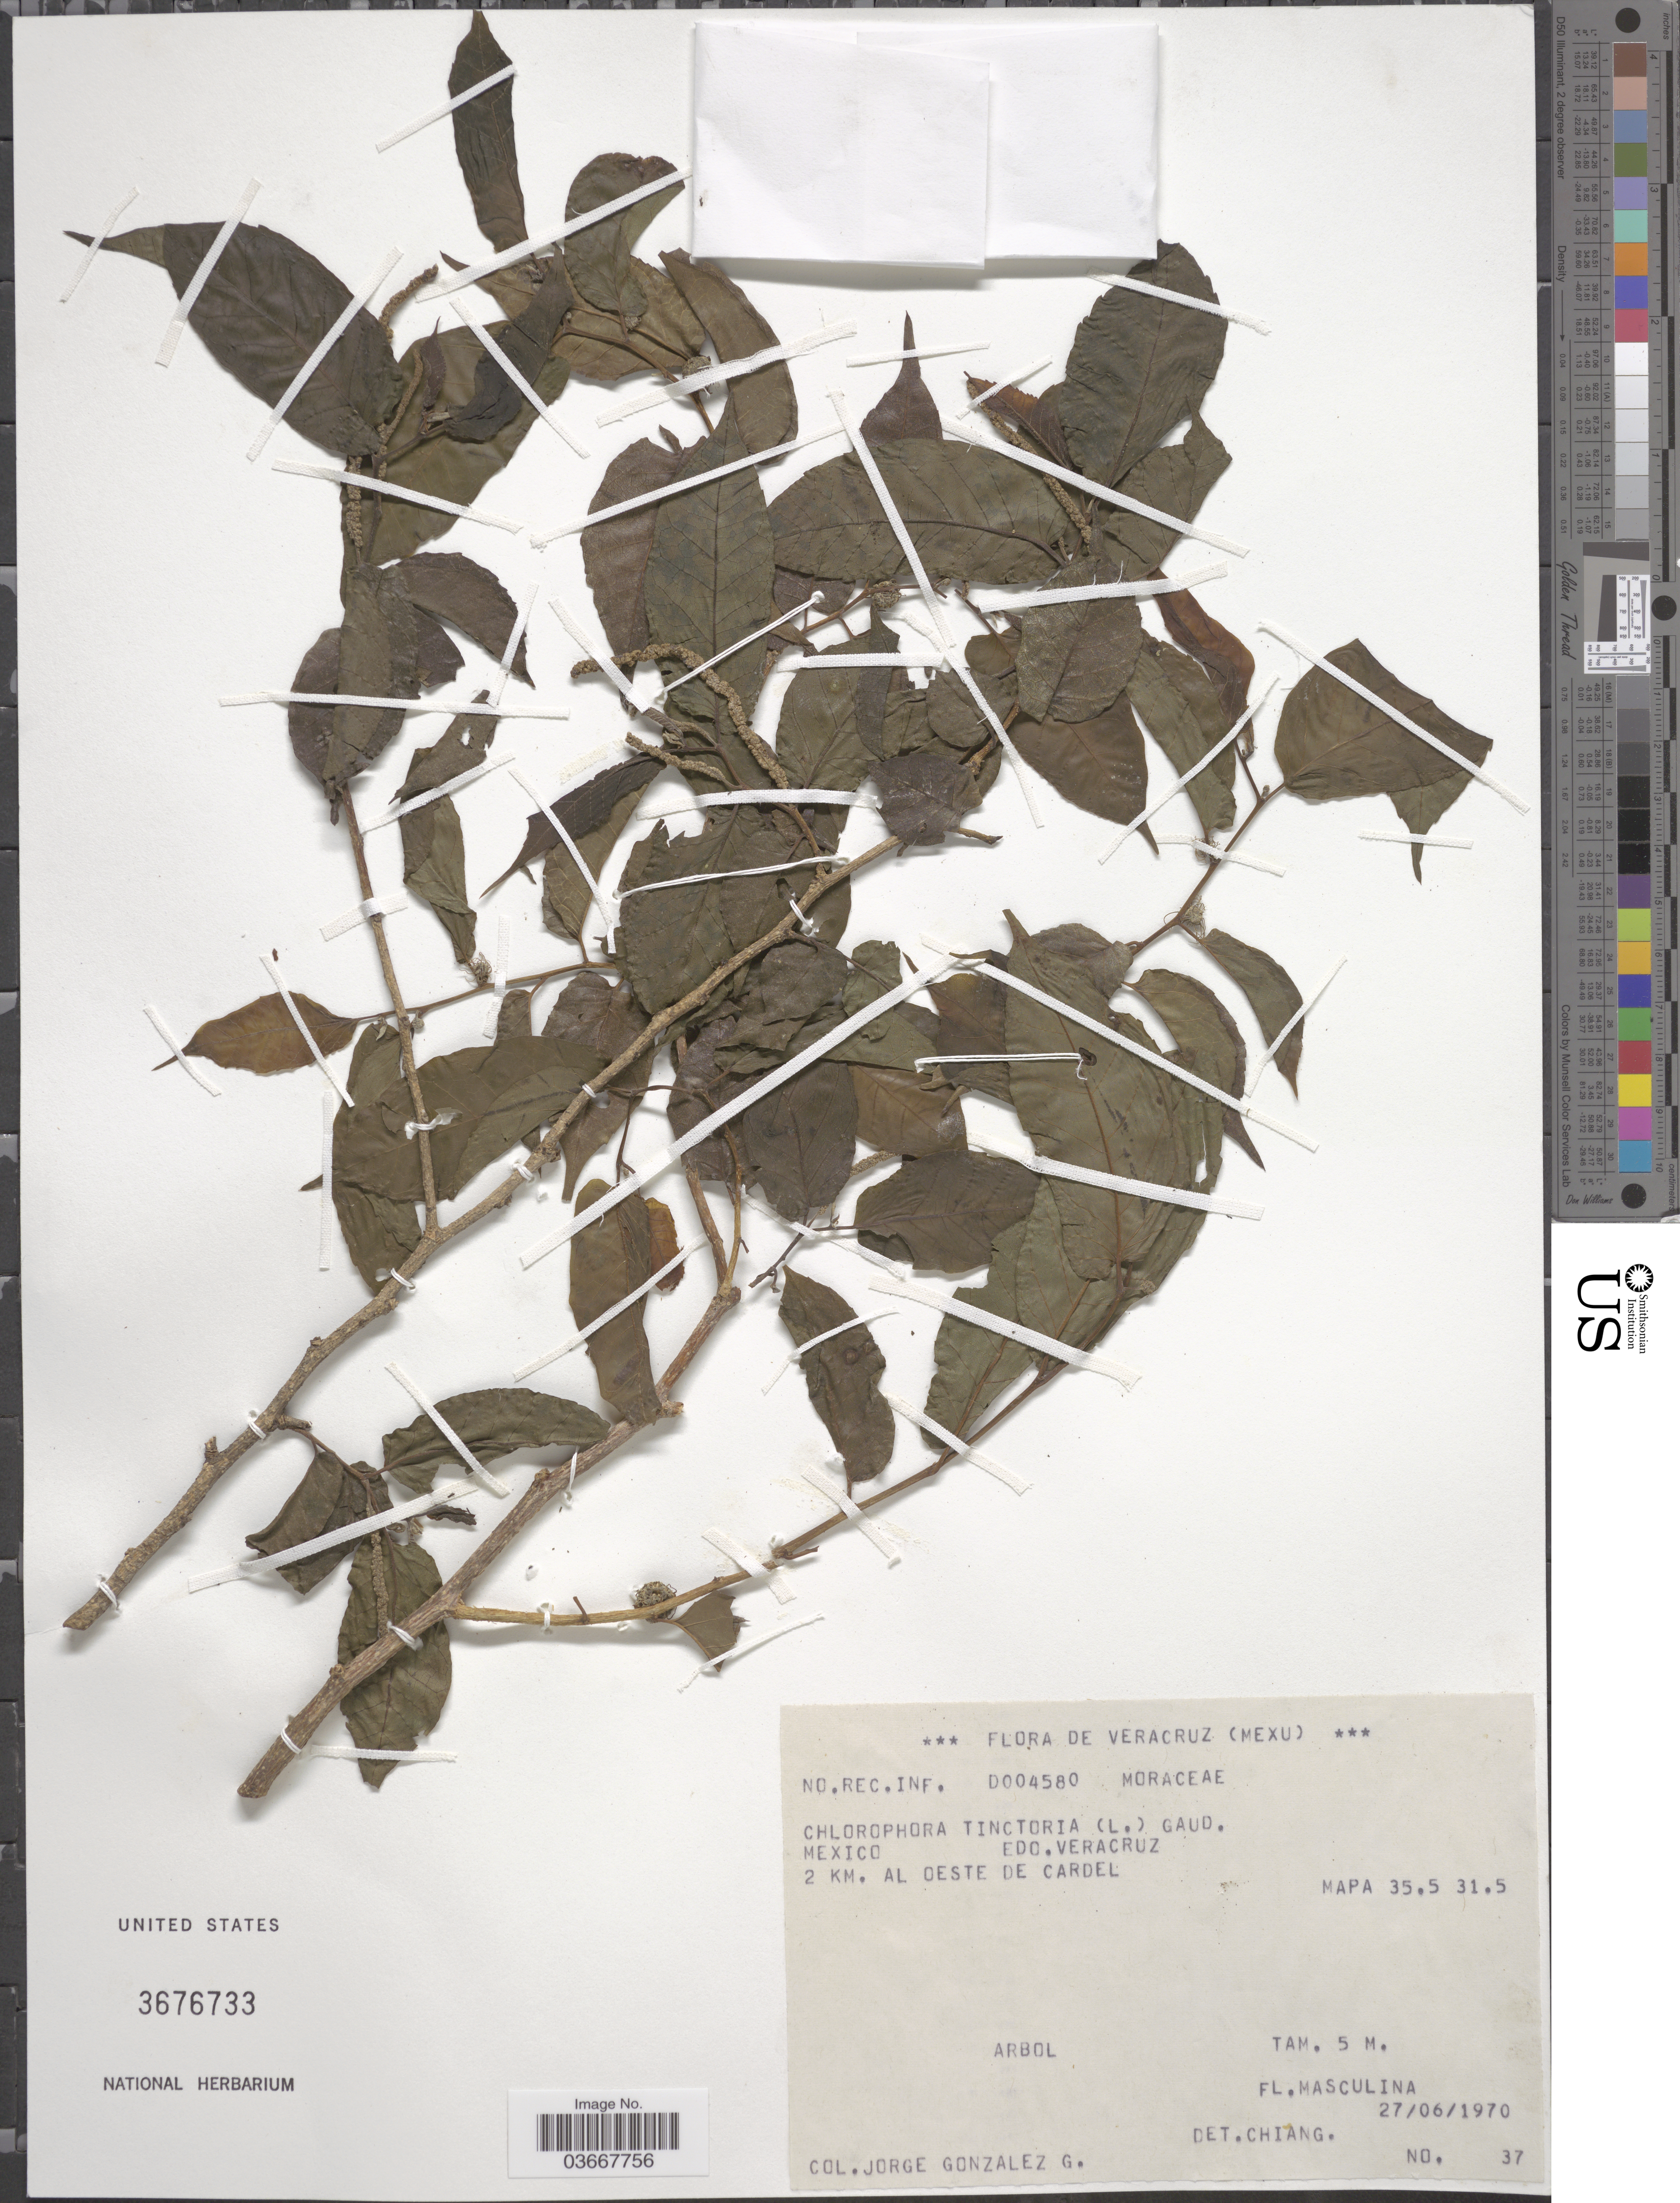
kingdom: Plantae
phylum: Tracheophyta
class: Magnoliopsida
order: Rosales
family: Moraceae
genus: Maclura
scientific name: Maclura tinctoria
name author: (L.) D. Don ex Steud.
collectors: J. González G.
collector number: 37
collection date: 1970-06-27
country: Mexico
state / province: Veracruz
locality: Edo. Veracruz 2 KM. Al oeste de Cardel. Mapa 35.5 31.5.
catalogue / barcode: US 3676733